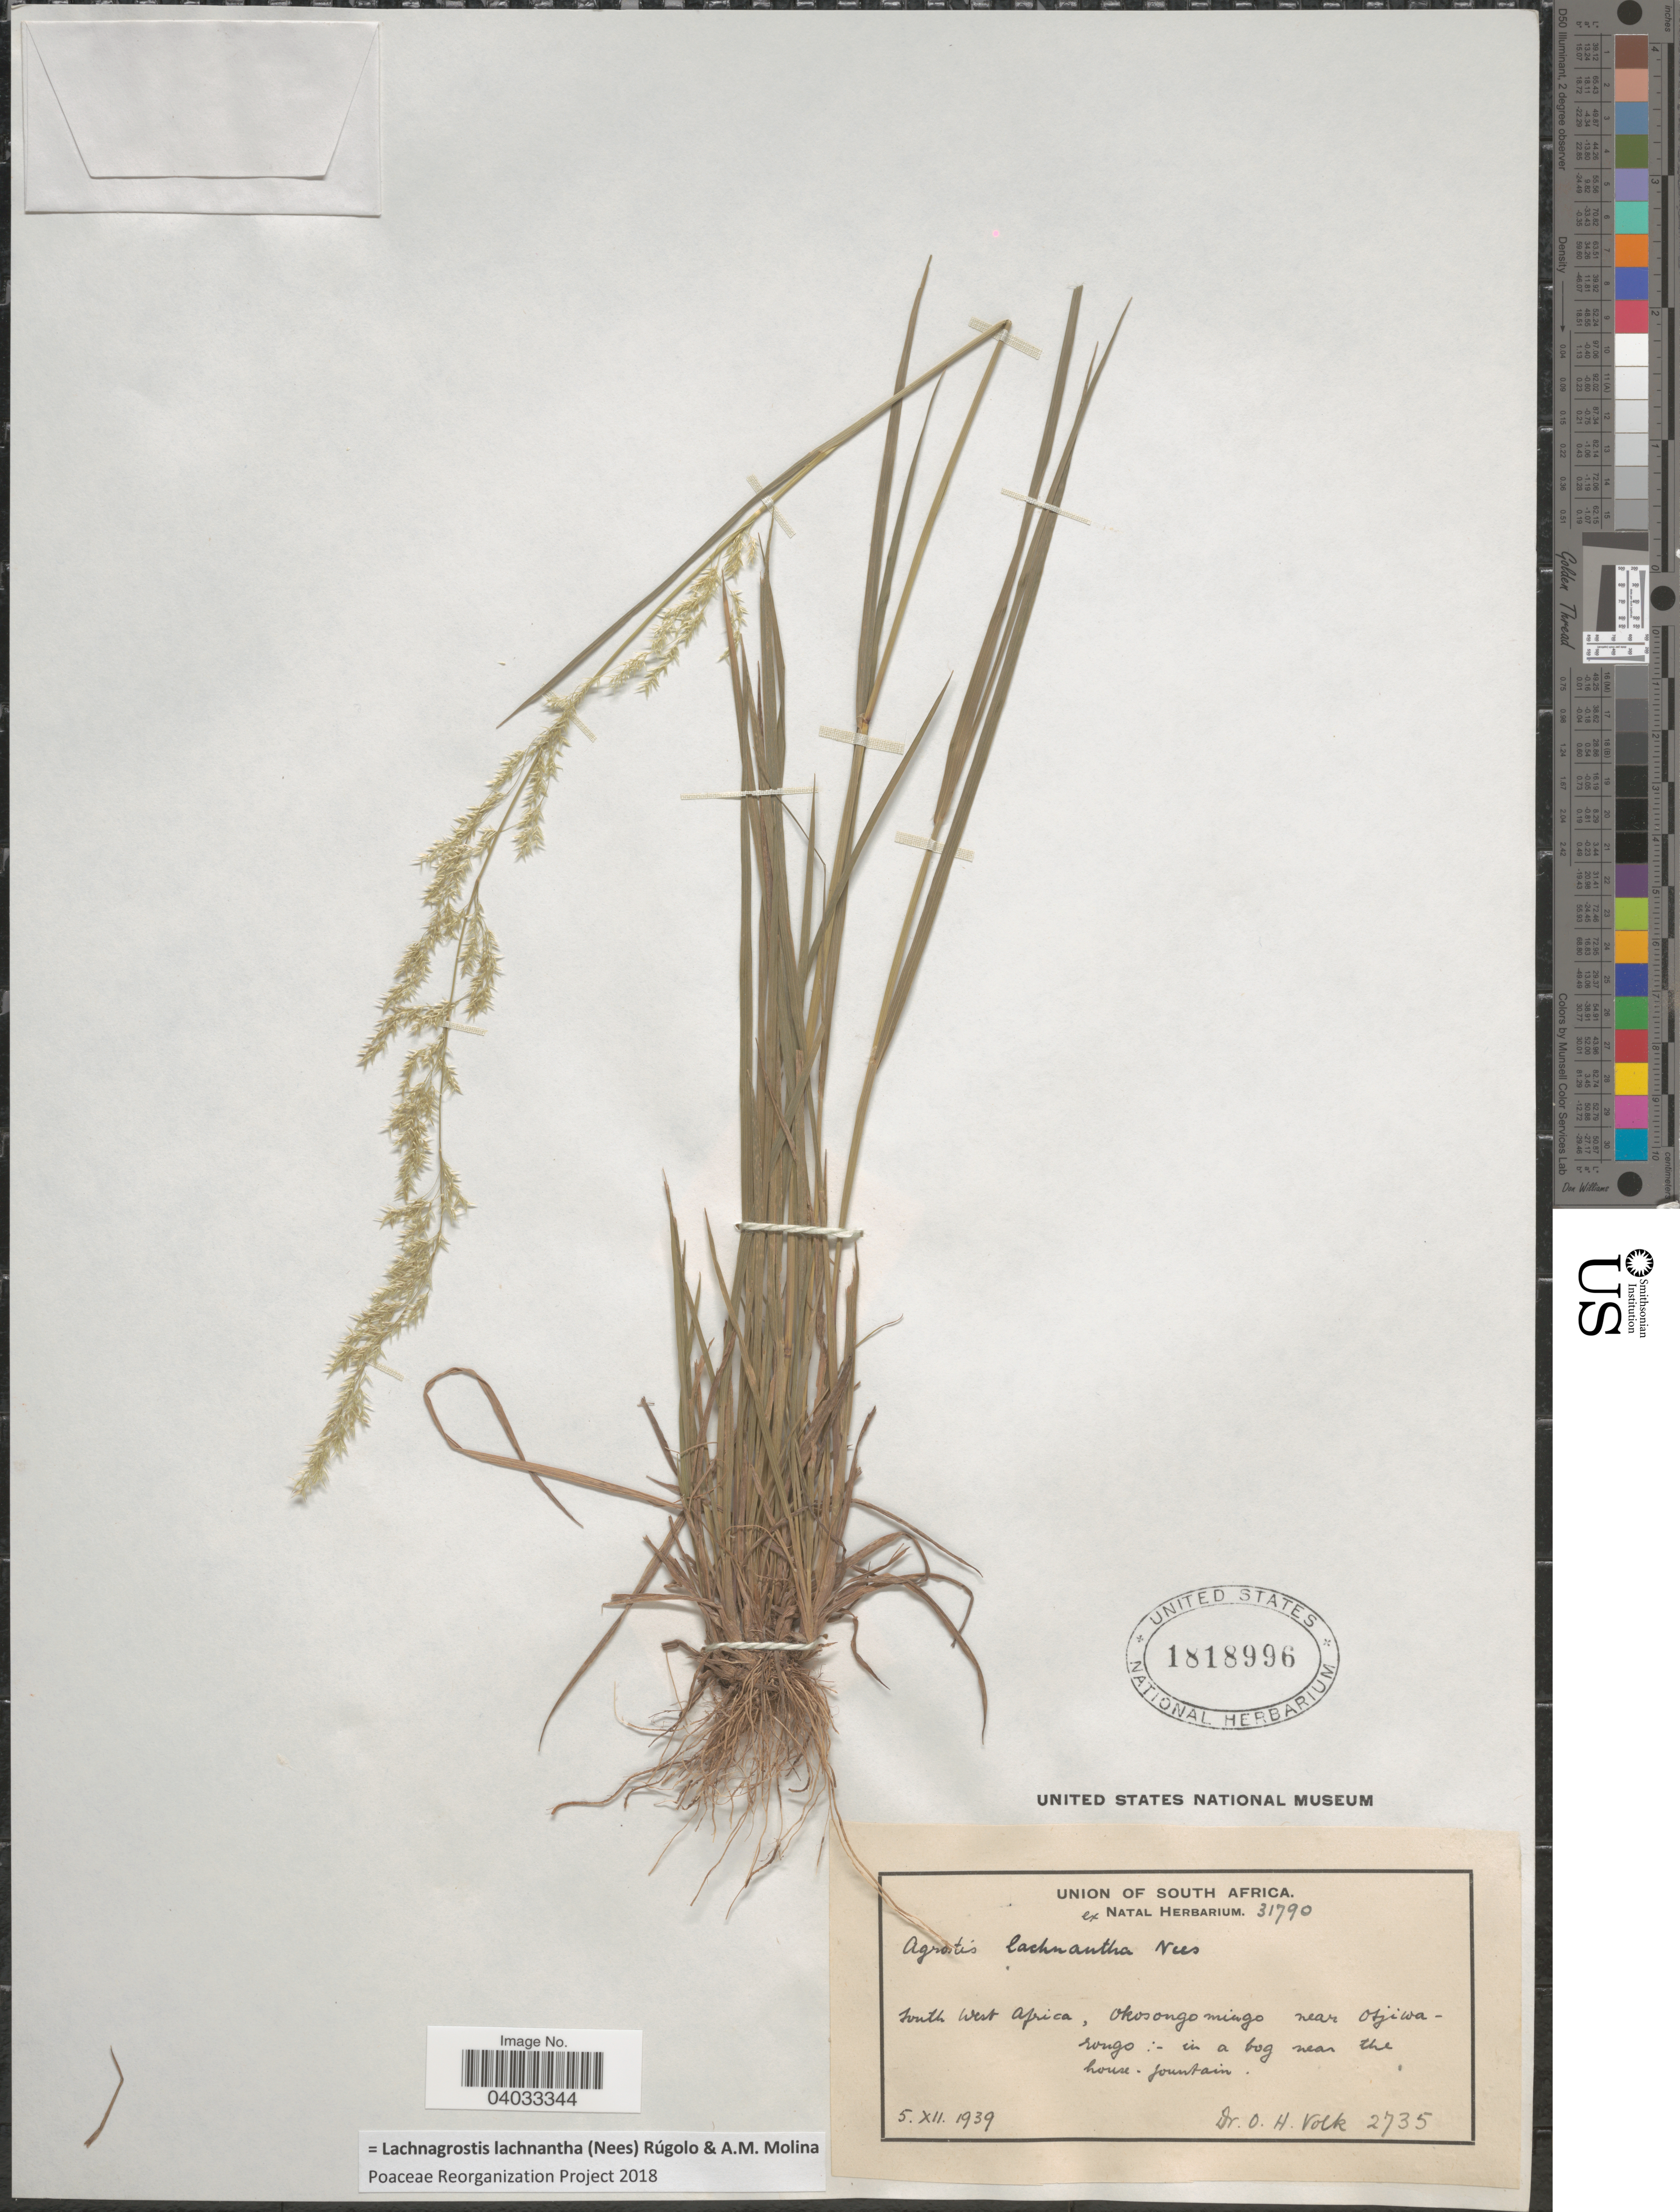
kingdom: Plantae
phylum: Tracheophyta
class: Liliopsida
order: Poales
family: Poaceae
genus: Lachnagrostis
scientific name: Lachnagrostis lachnantha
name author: (Nees) Rúgolo & A.M. Molina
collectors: O. Volk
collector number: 2735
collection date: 1939-12-05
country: South Africa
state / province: KwaZulu-Natal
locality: South West Africa, Okosongo mingo near Osjiwa-rongo.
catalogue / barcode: US 1818996